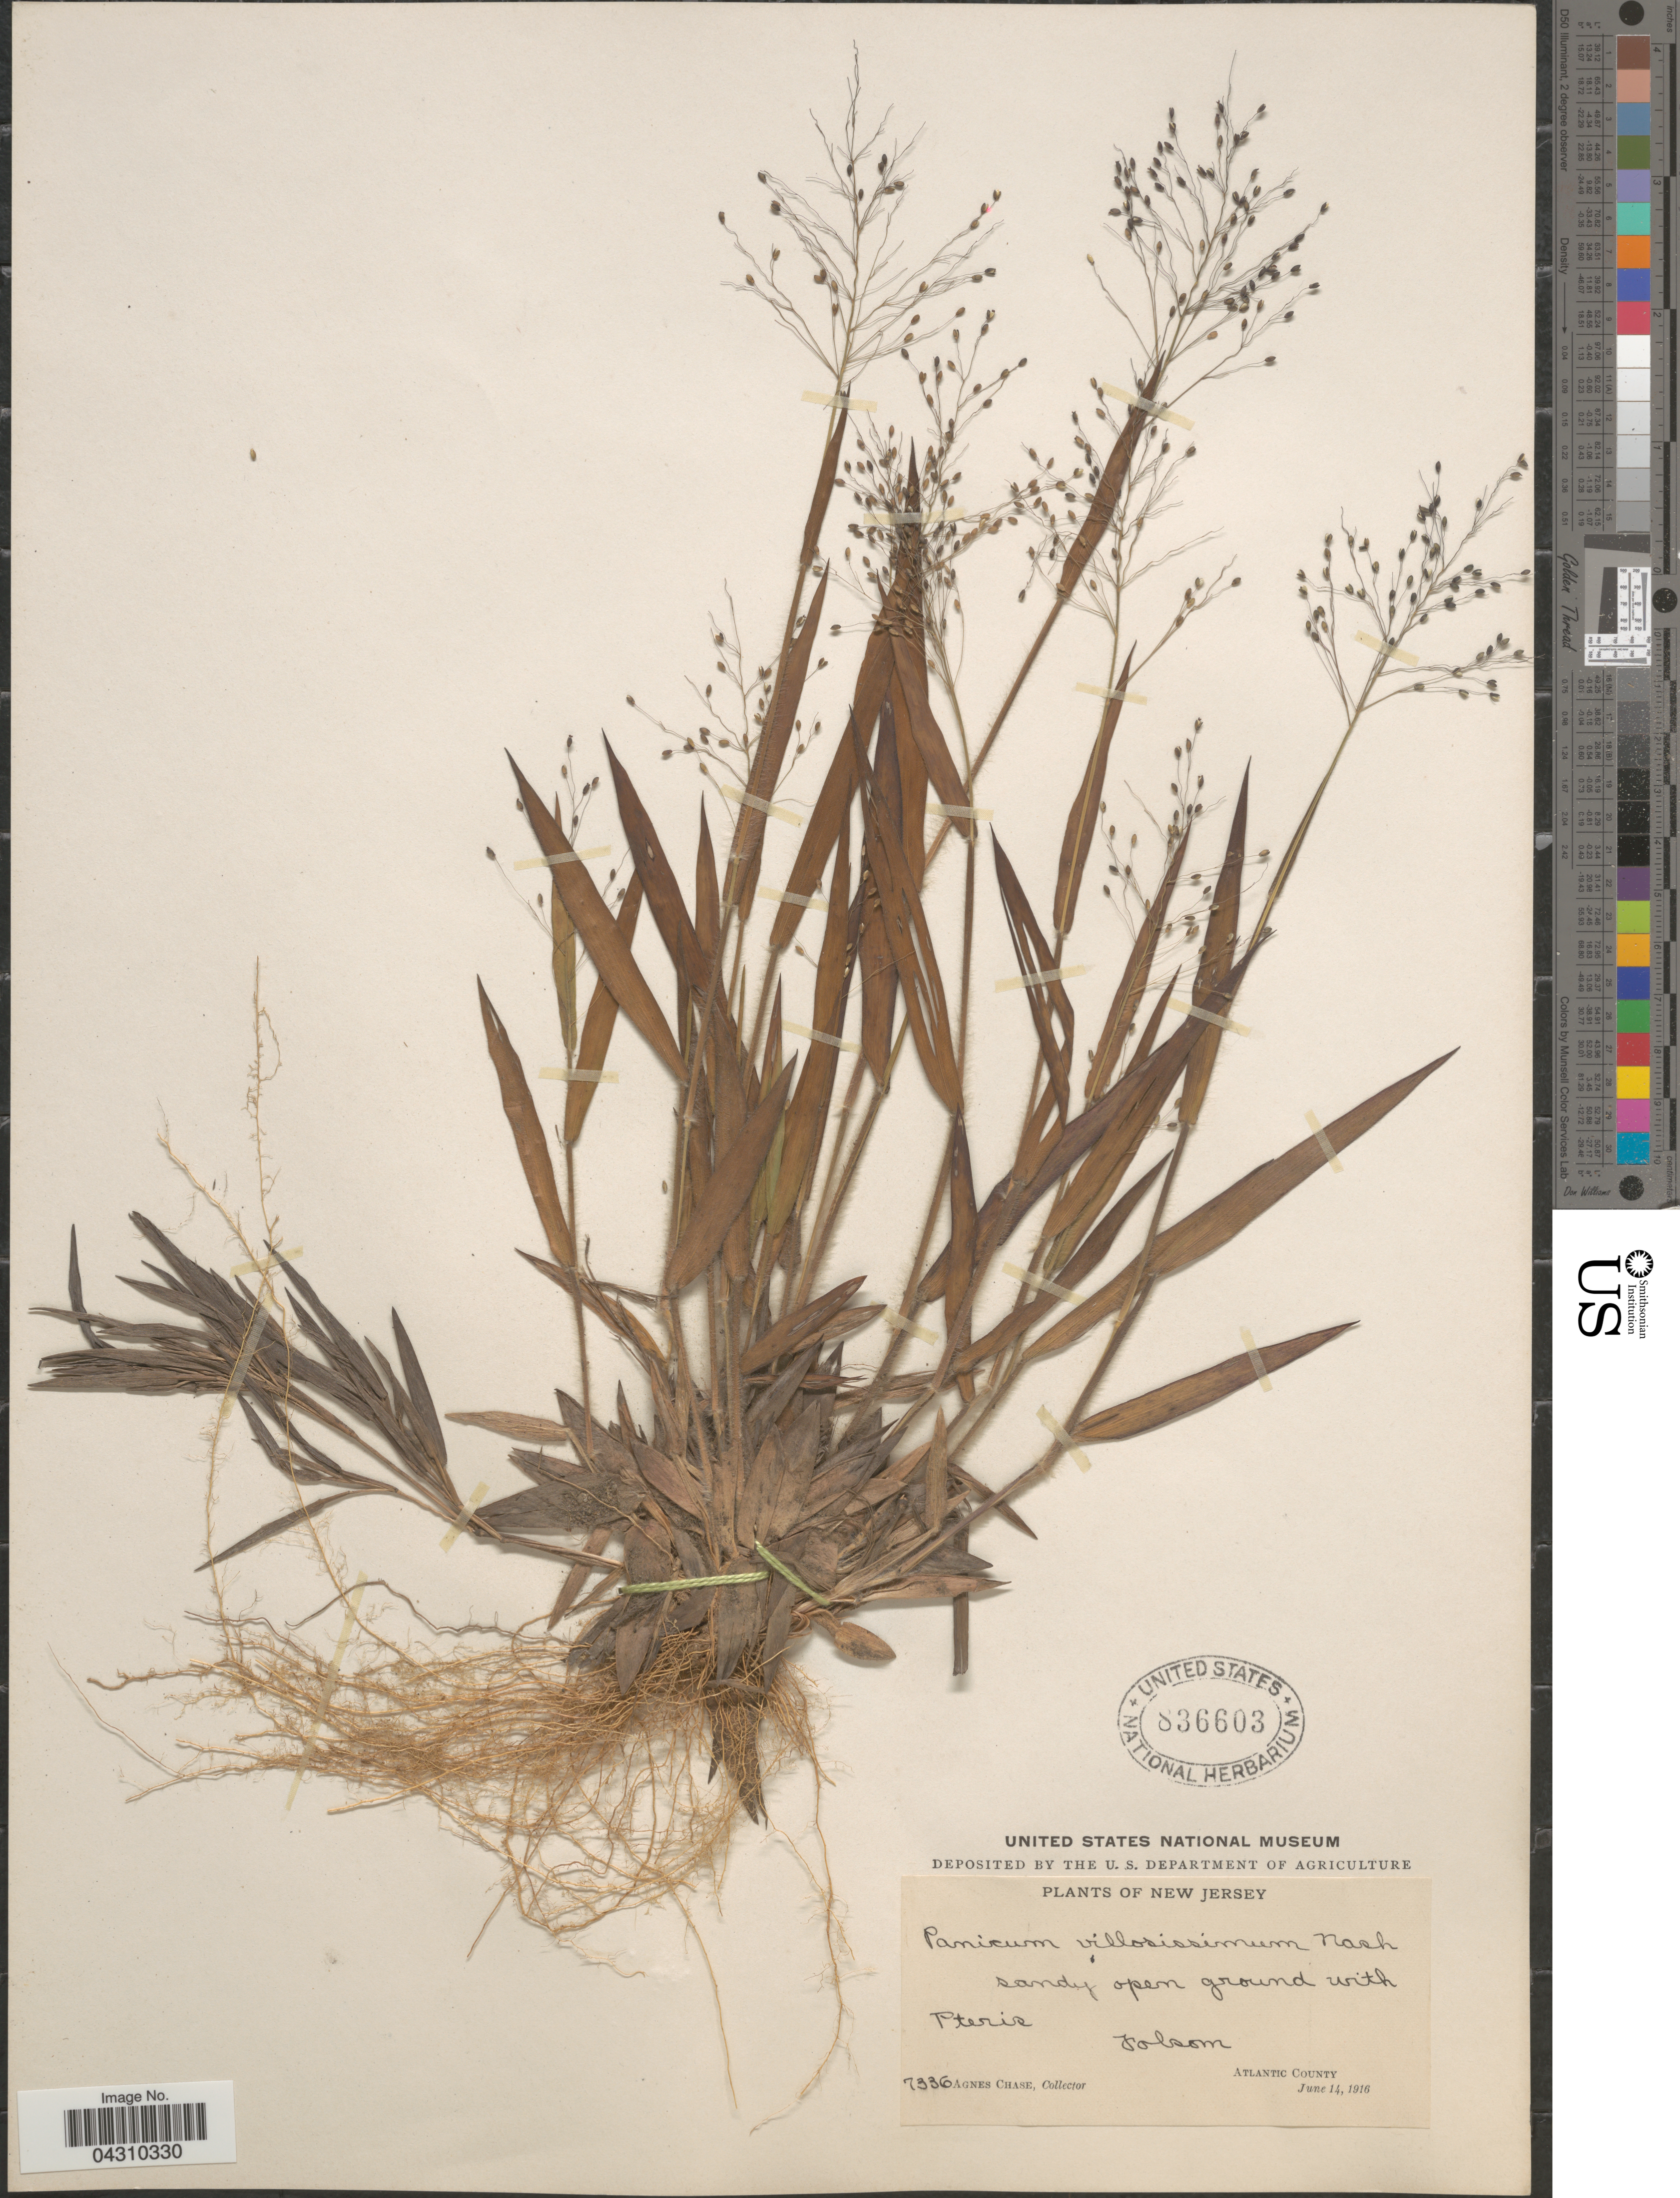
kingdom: Plantae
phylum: Tracheophyta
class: Liliopsida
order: Poales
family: Poaceae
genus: Dichanthelium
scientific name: Dichanthelium acuminatum var. acuminatum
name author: (Sw.) Gould & C.A. Clark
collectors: A. Chase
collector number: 7336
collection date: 1916-06-14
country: United States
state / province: New Jersey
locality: Sandy open ground with Pteris, Folsom. Atlantic County.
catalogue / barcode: US 836603